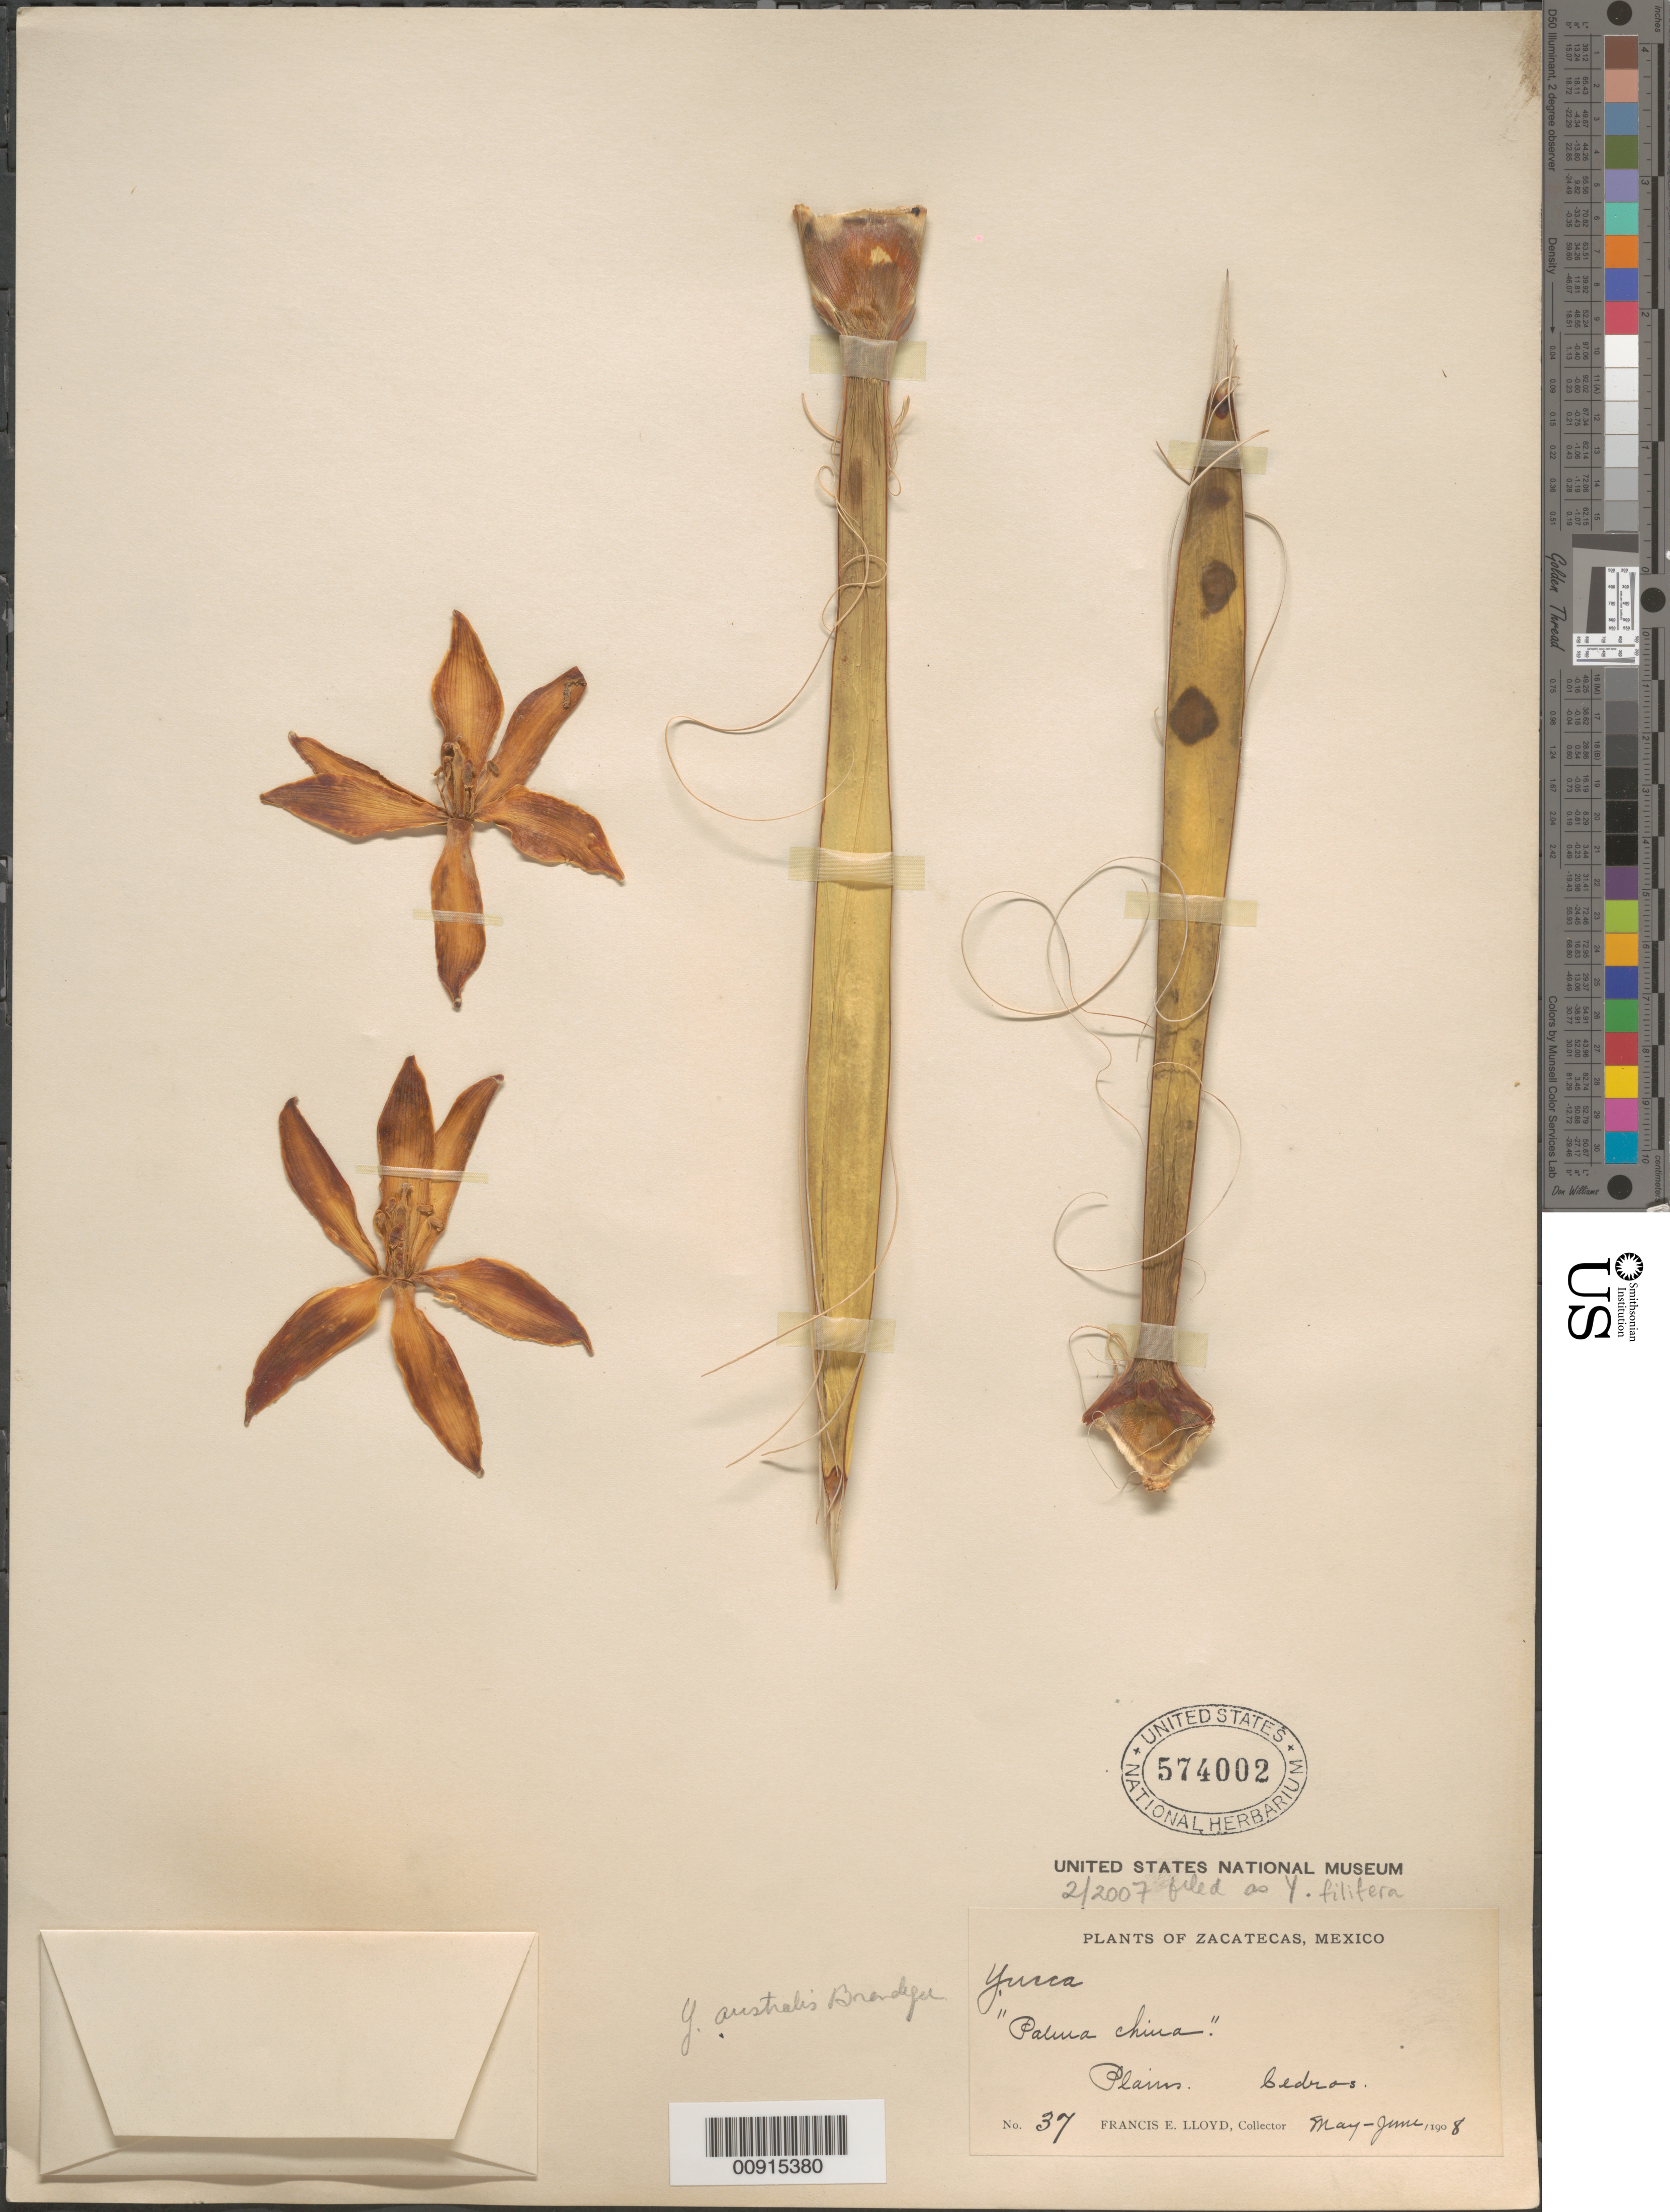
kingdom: Plantae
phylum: Tracheophyta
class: Liliopsida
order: Asparagales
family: Asparagaceae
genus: Yucca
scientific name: Yucca filifera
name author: Chabaud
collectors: F. E. Lloyd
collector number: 37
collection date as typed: May 1908 to -- Jun 1908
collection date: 1908-05/1908-06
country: Mexico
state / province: Zacatecas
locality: Cedros, Zacatecas.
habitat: Plains.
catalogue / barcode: US 574002